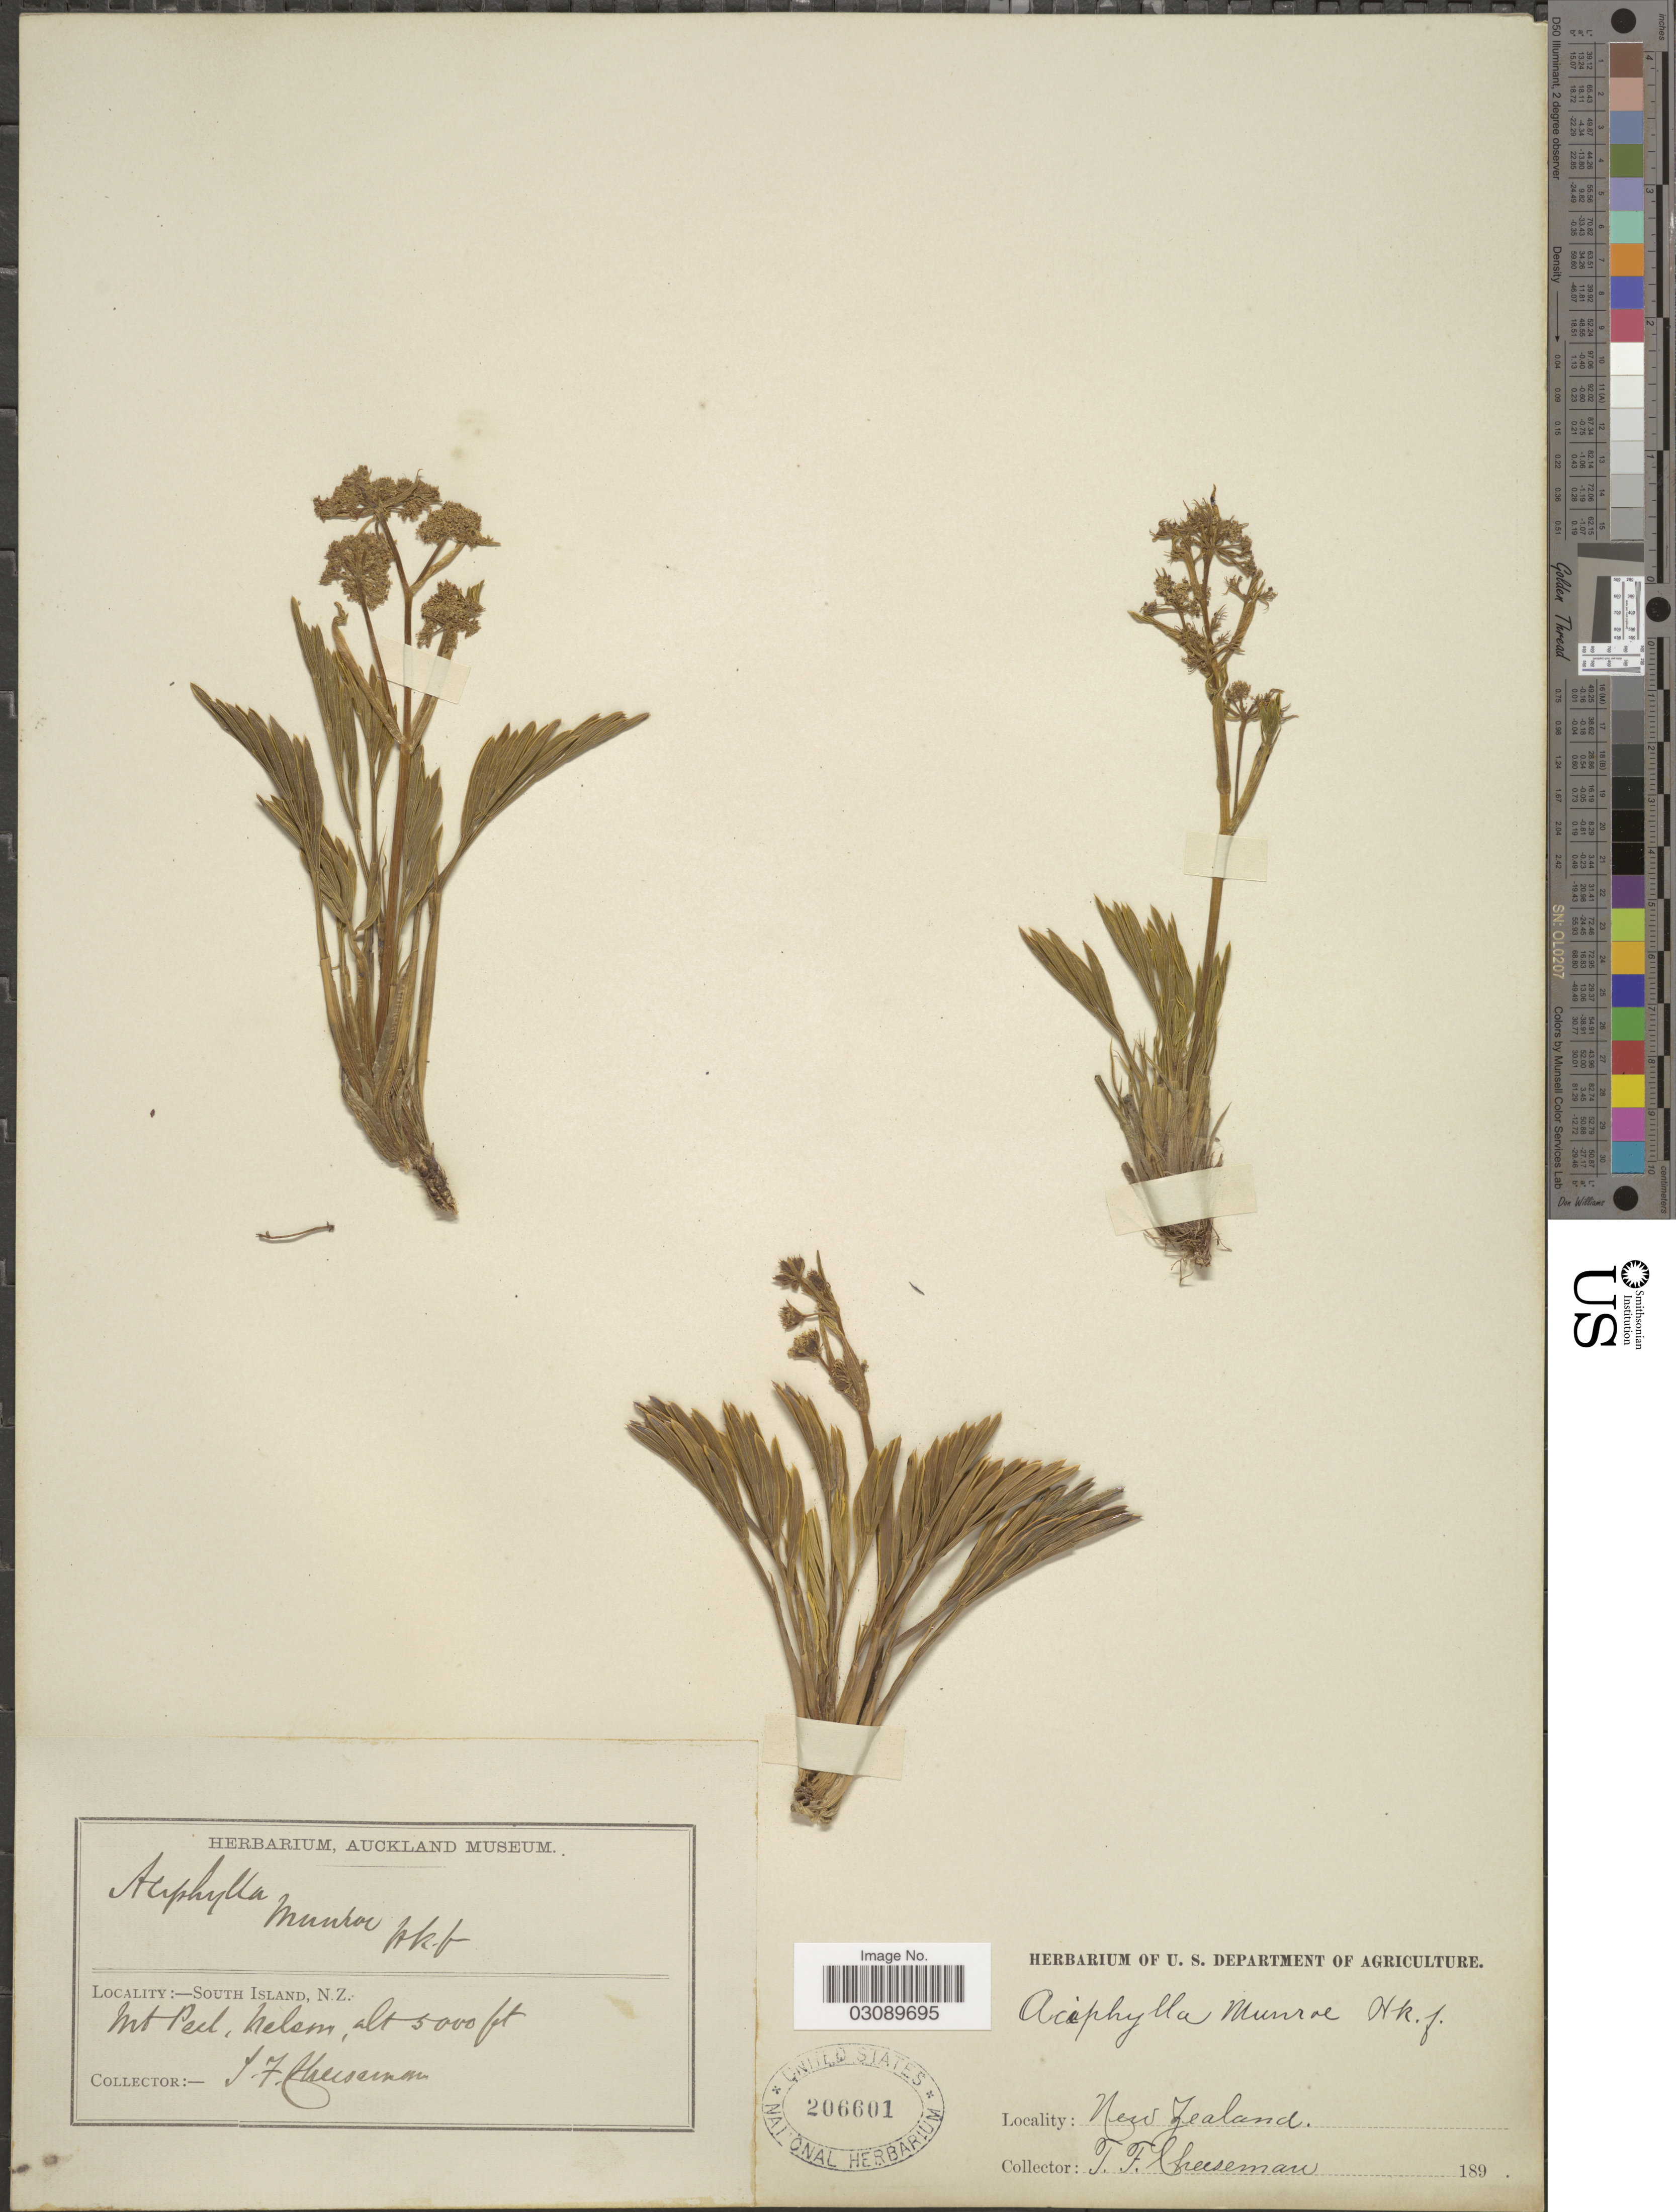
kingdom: Plantae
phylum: Tracheophyta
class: Magnoliopsida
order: Apiales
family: Apiaceae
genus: Aciphylla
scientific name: Aciphylla monroi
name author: Hook. f.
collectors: T. F. Cheeseman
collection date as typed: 189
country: New Zealand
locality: South Island. Mt Peel, Nelson.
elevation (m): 1524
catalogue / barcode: US 206601